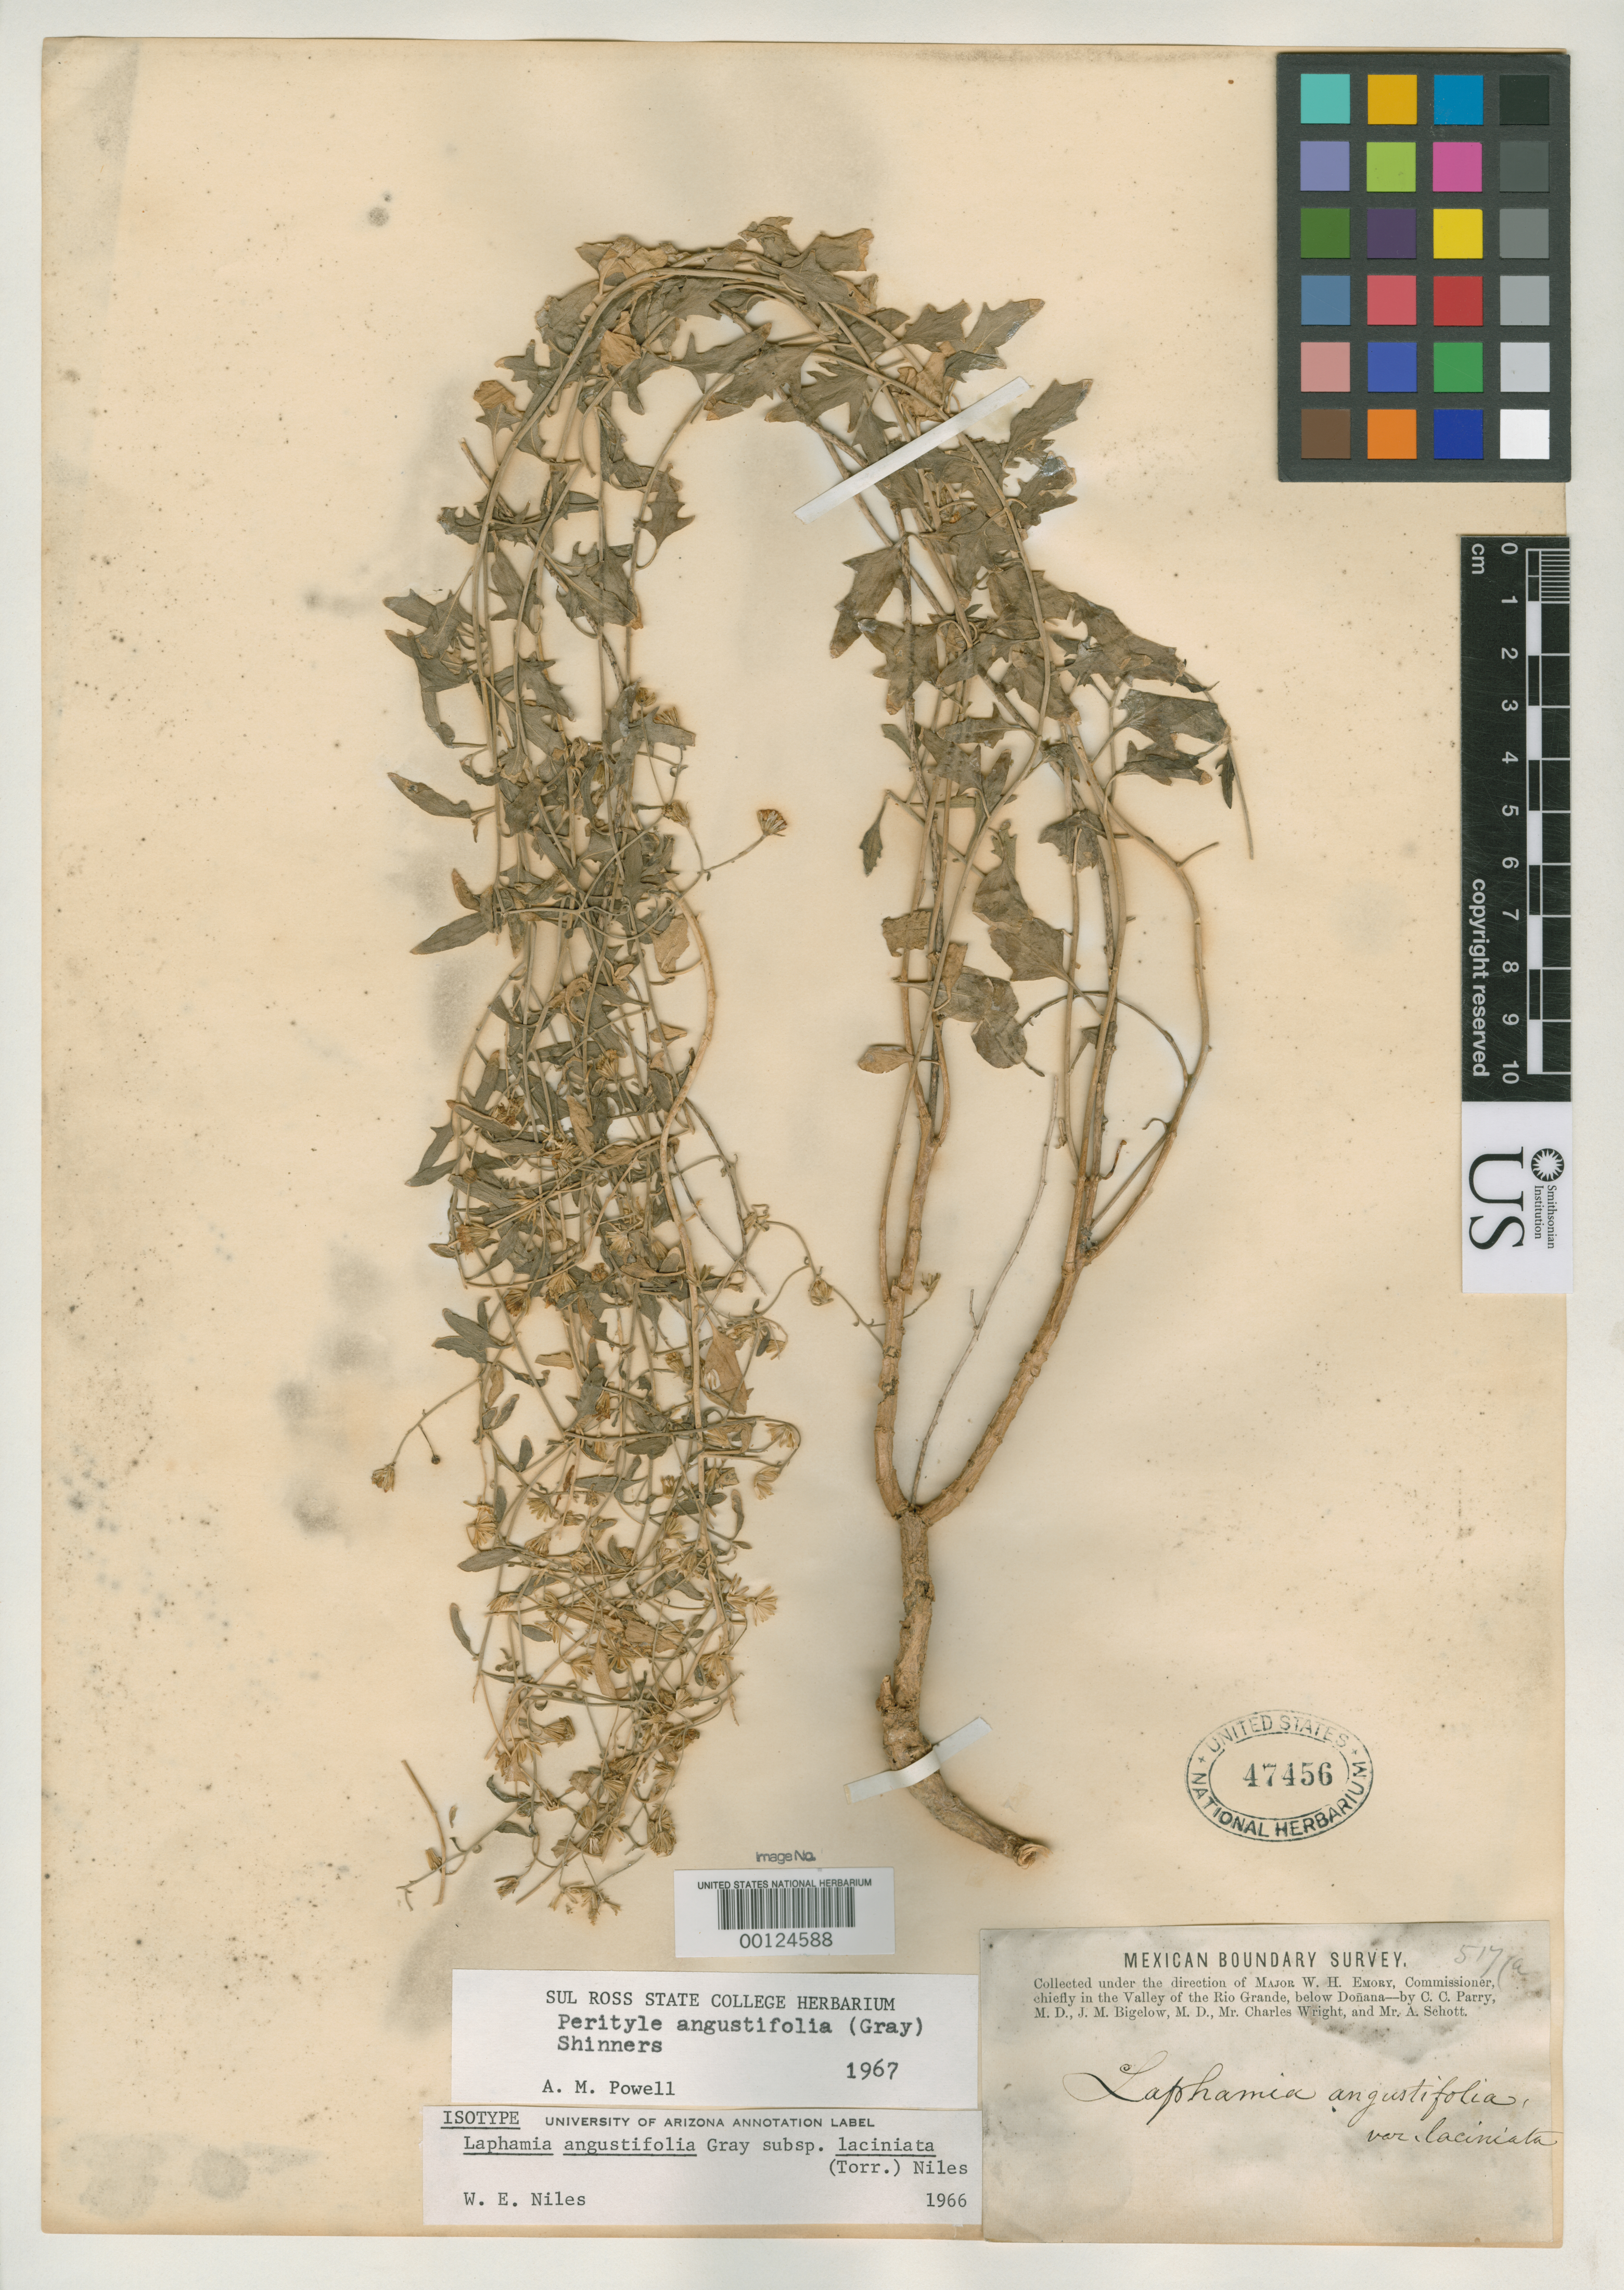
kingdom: Plantae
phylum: Tracheophyta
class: Magnoliopsida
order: Asterales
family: Asteraceae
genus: Laphamia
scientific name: Laphamia angustifolia var. laciniata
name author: A. Gray in Emory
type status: Isotype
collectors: J. M. Bigelow & A. C. V. Schott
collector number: Mex. Bound. Surv. 517 a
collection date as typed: Oct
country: United States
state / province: Texas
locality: Along Rio Grande.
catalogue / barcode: US 47456